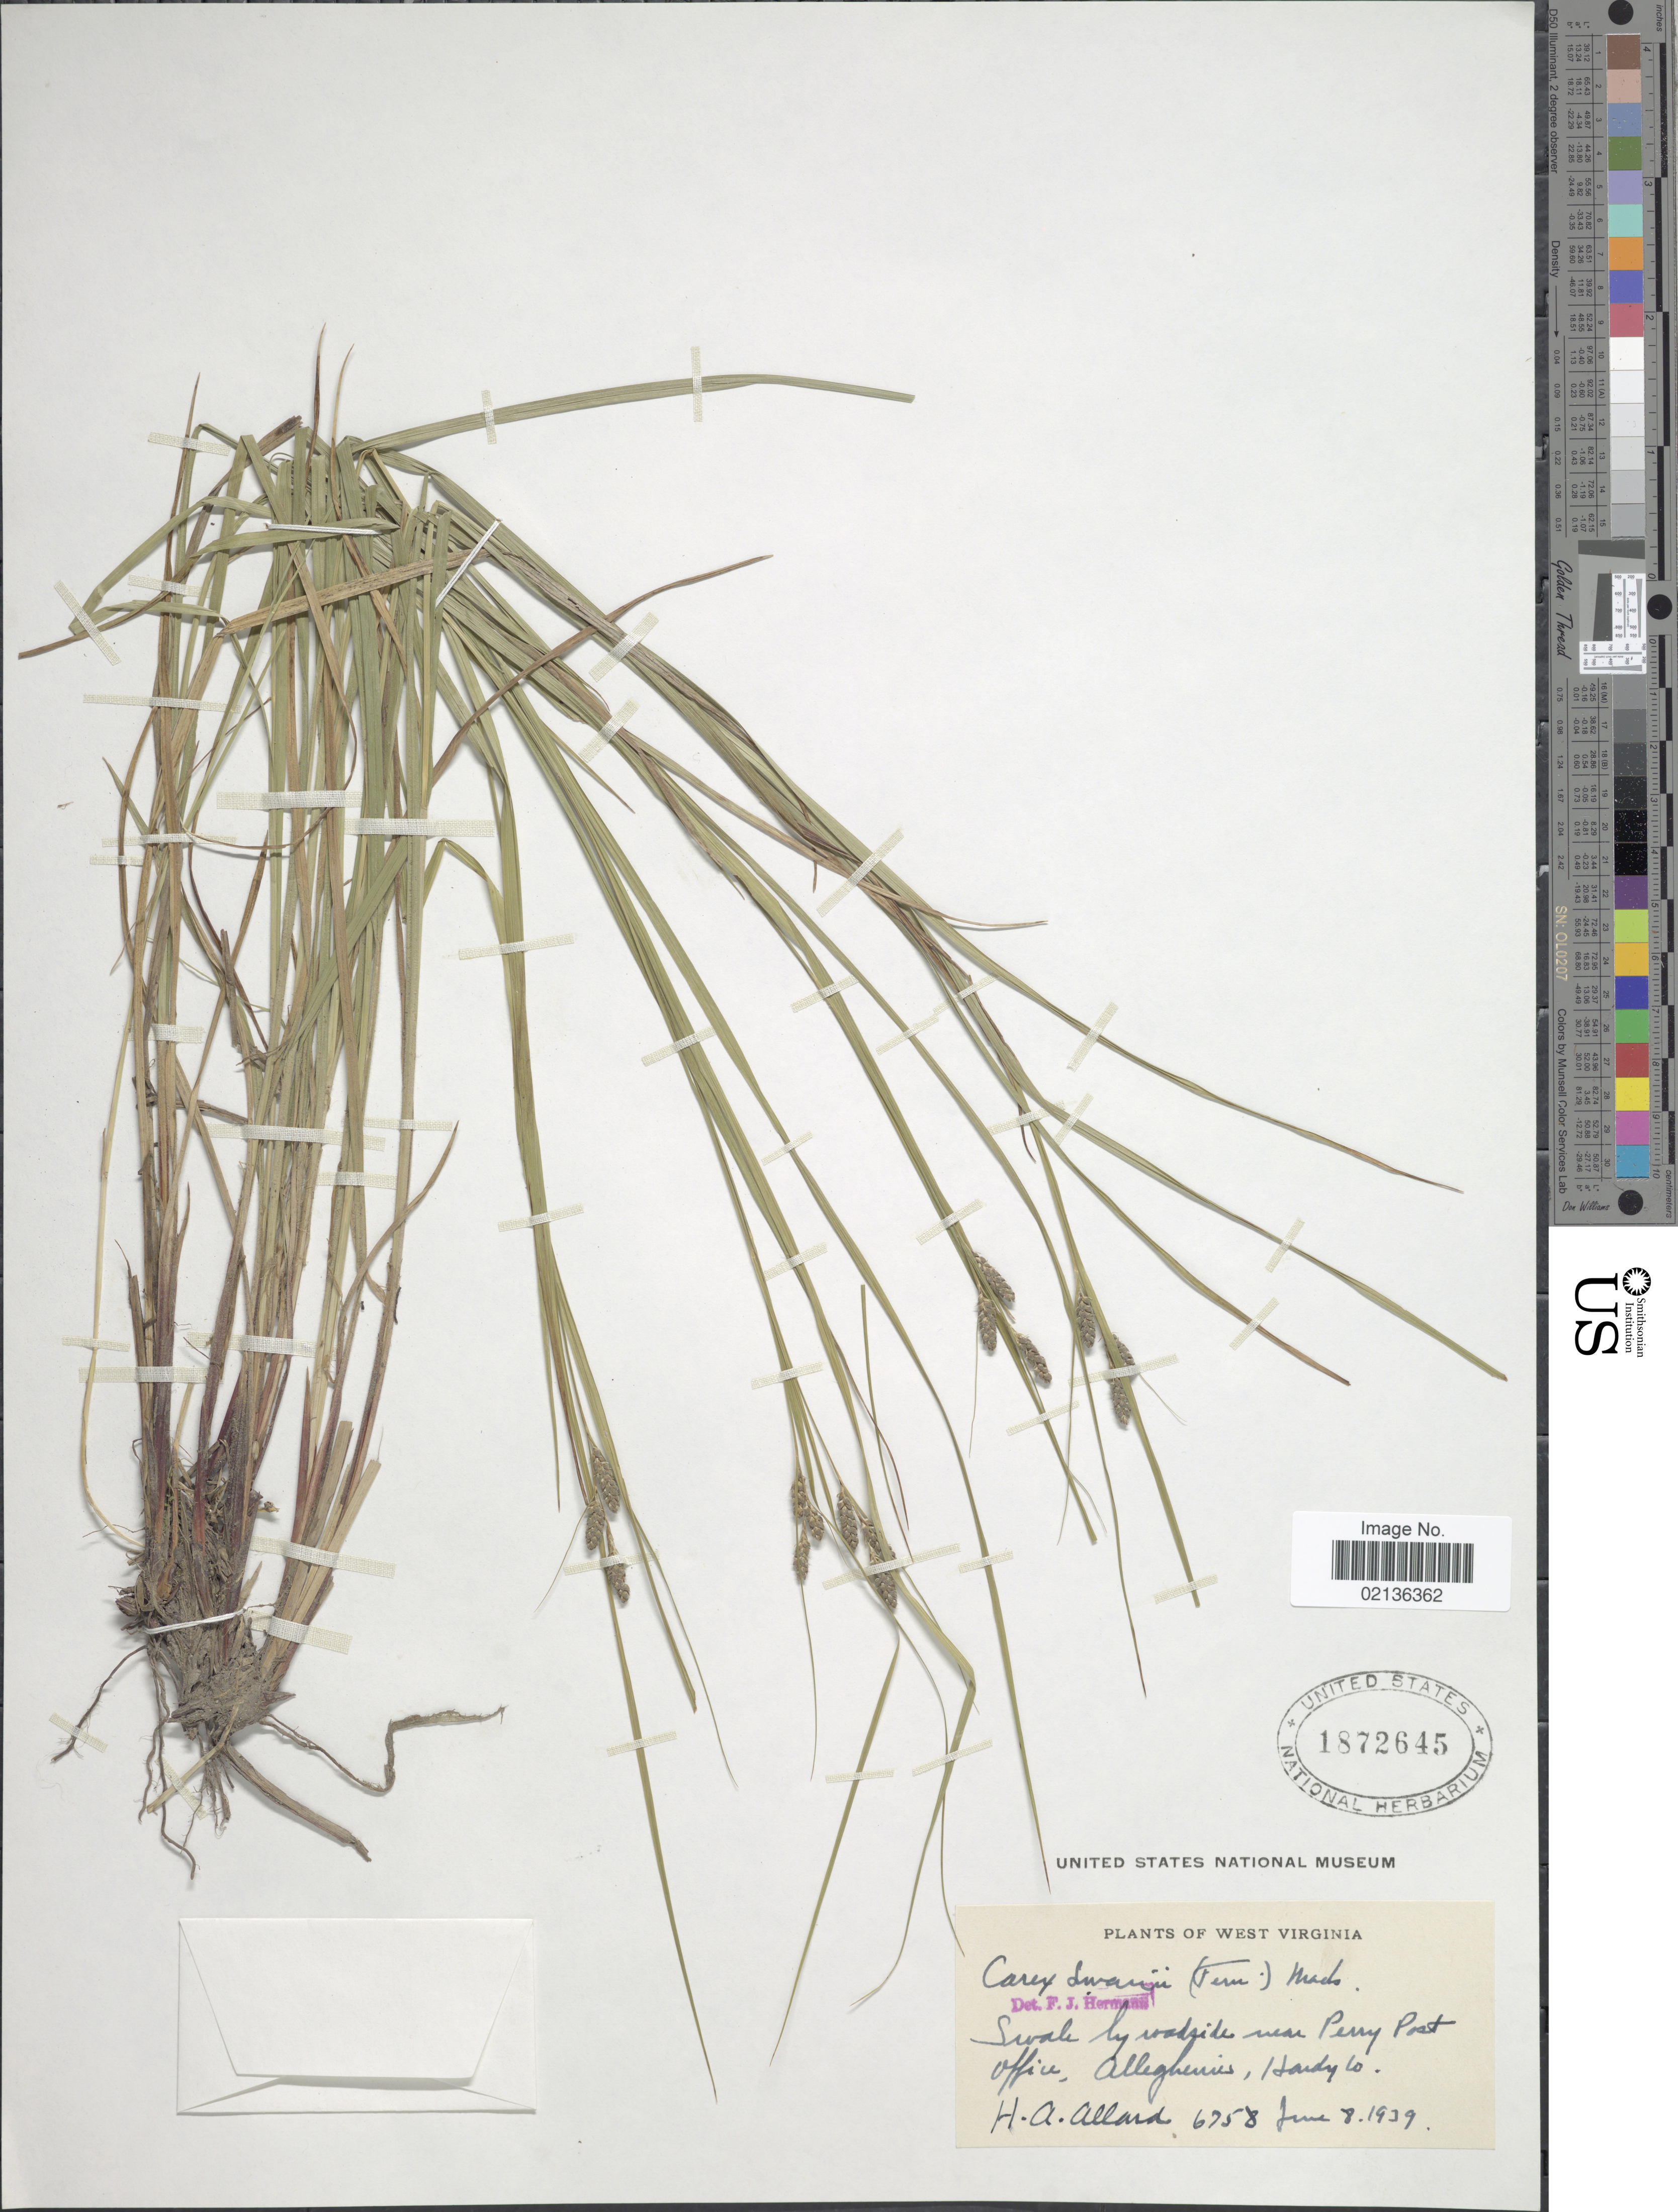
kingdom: Plantae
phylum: Tracheophyta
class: Liliopsida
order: Poales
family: Cyperaceae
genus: Carex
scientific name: Carex swanii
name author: (Fernald) Mack.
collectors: H. A. Allard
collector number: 6758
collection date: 1939-06-08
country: United States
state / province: West Virginia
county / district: Hardy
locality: Swale by roadside near Perry Post office, Alleghenies, Hardy Co.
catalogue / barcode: US 1872645